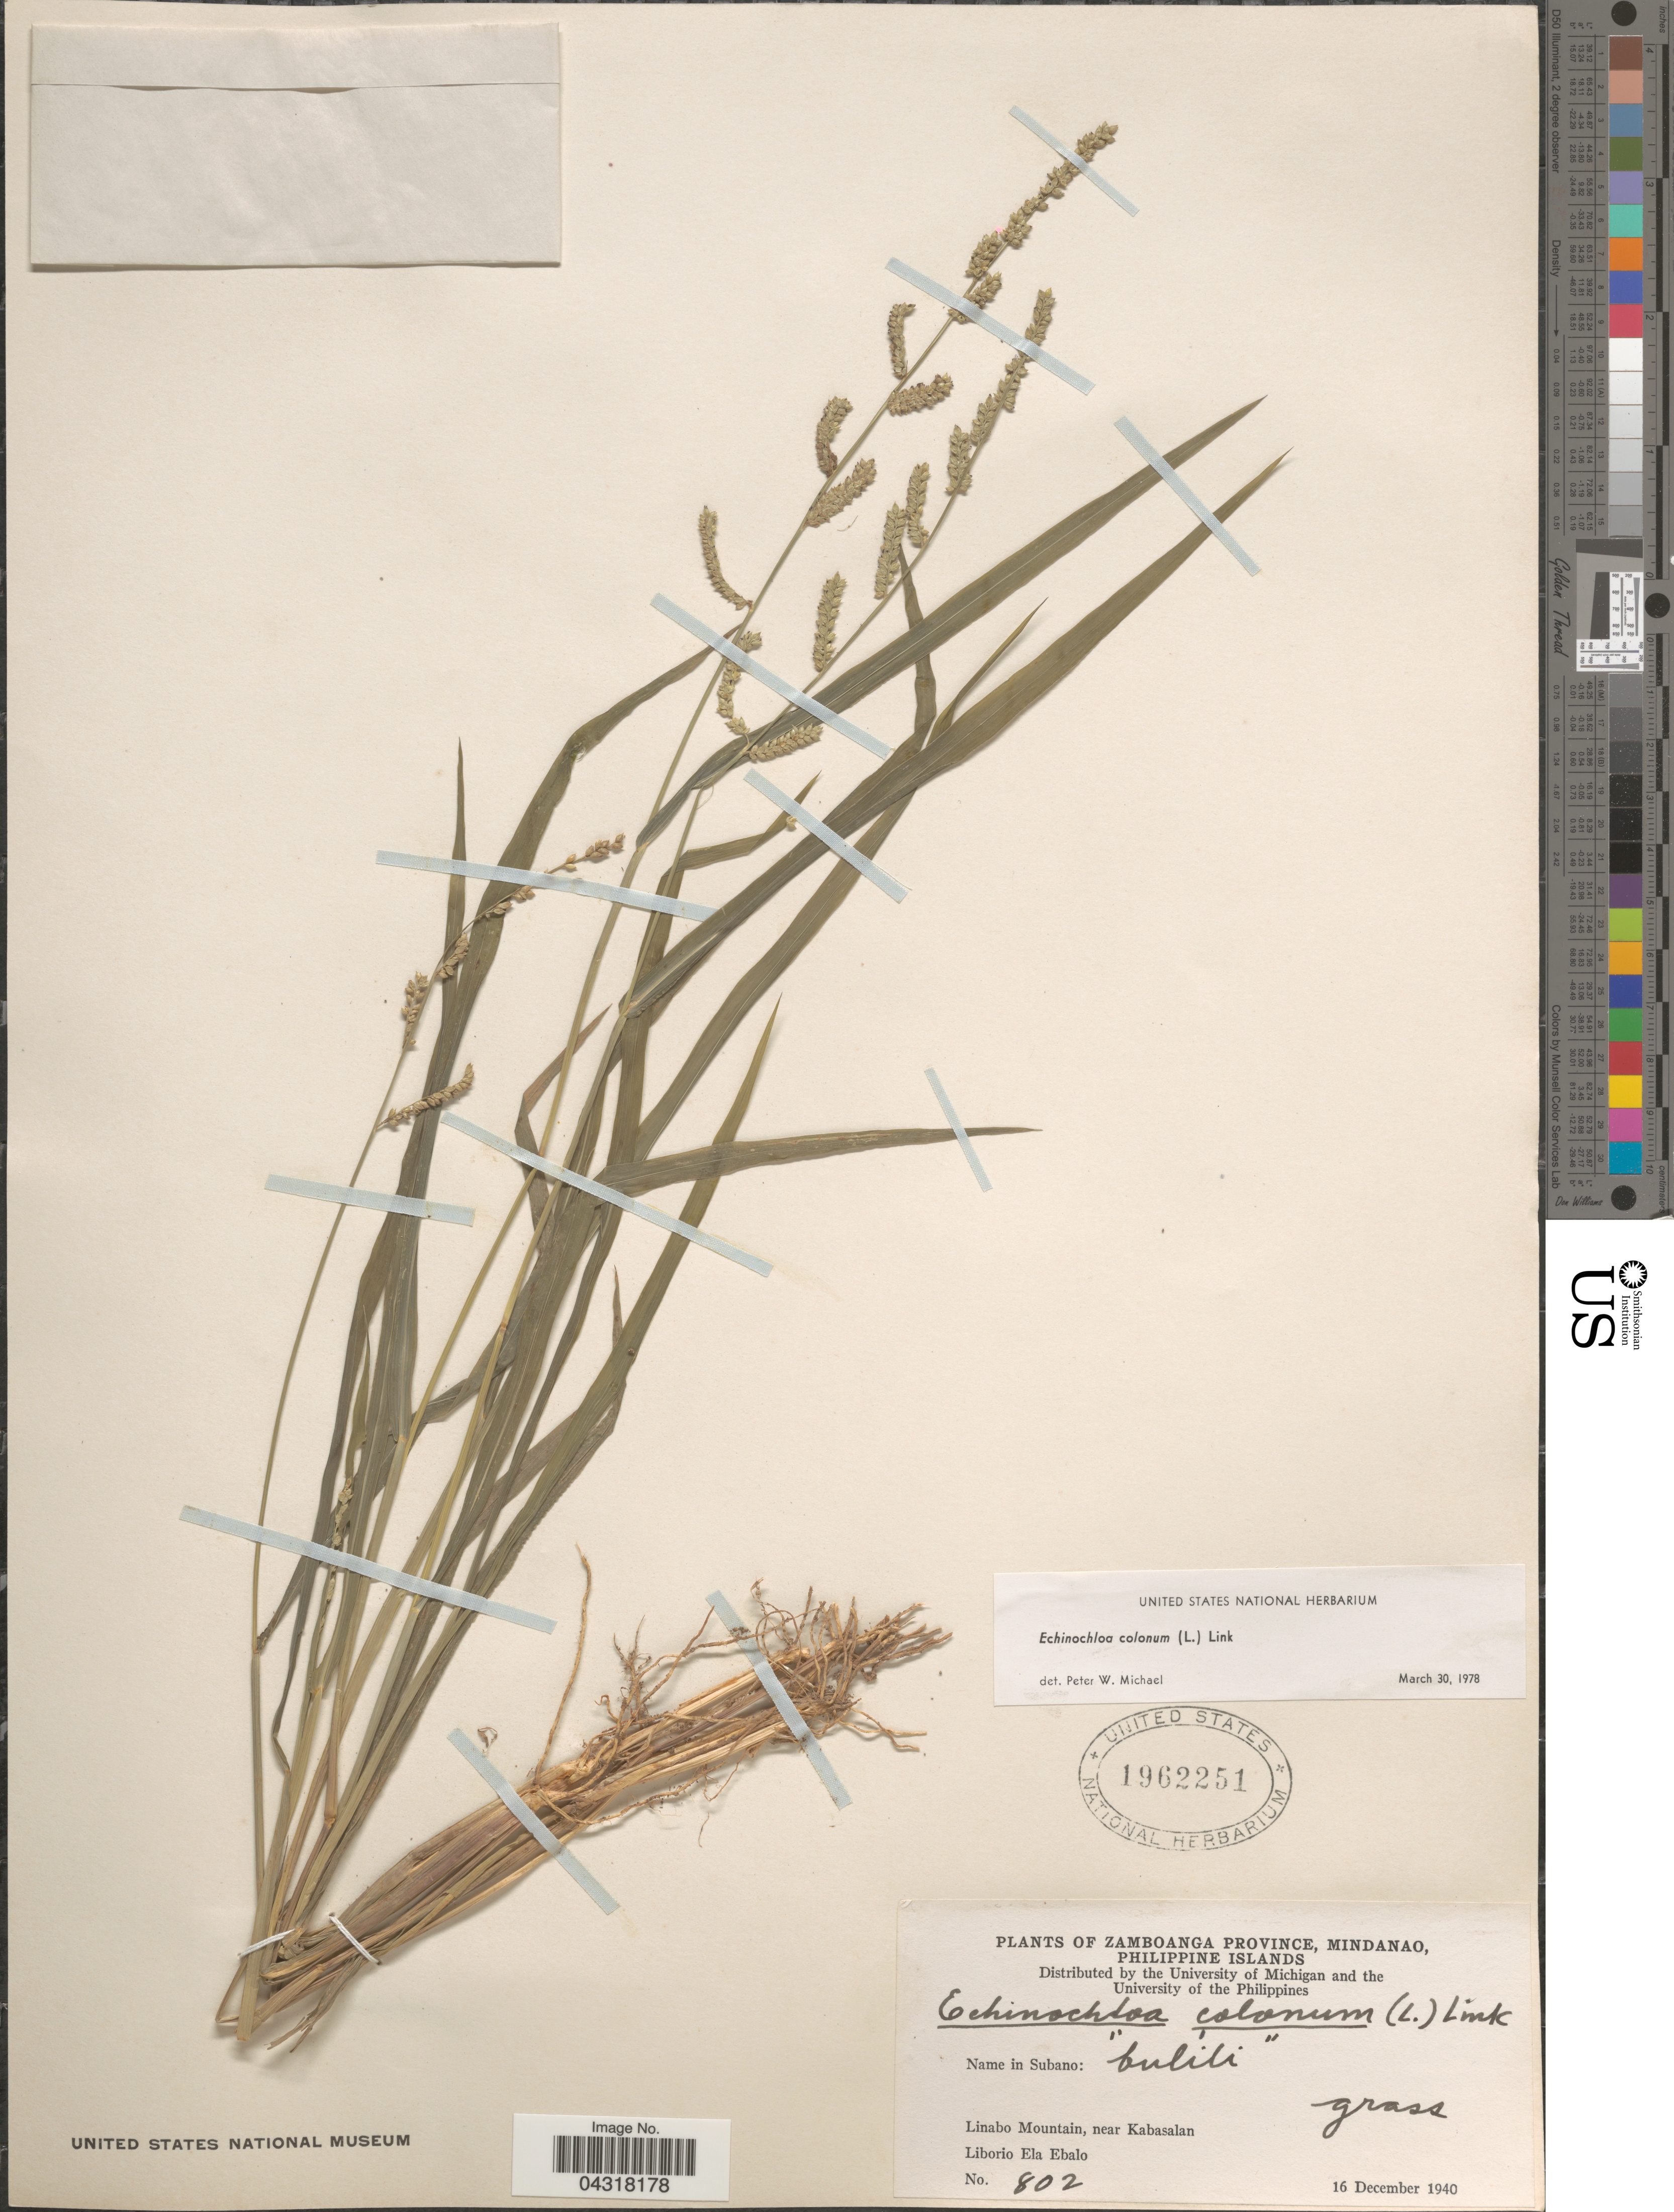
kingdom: Plantae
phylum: Tracheophyta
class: Liliopsida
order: Poales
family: Poaceae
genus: Echinochloa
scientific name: Echinochloa colona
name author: (L.) Link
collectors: L. Ebalo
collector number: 802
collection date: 1940-12-16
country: Philippines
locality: Zamboanga Province, Mindanao. Linabo Mountain, near Kabasalan.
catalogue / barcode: US 1962251